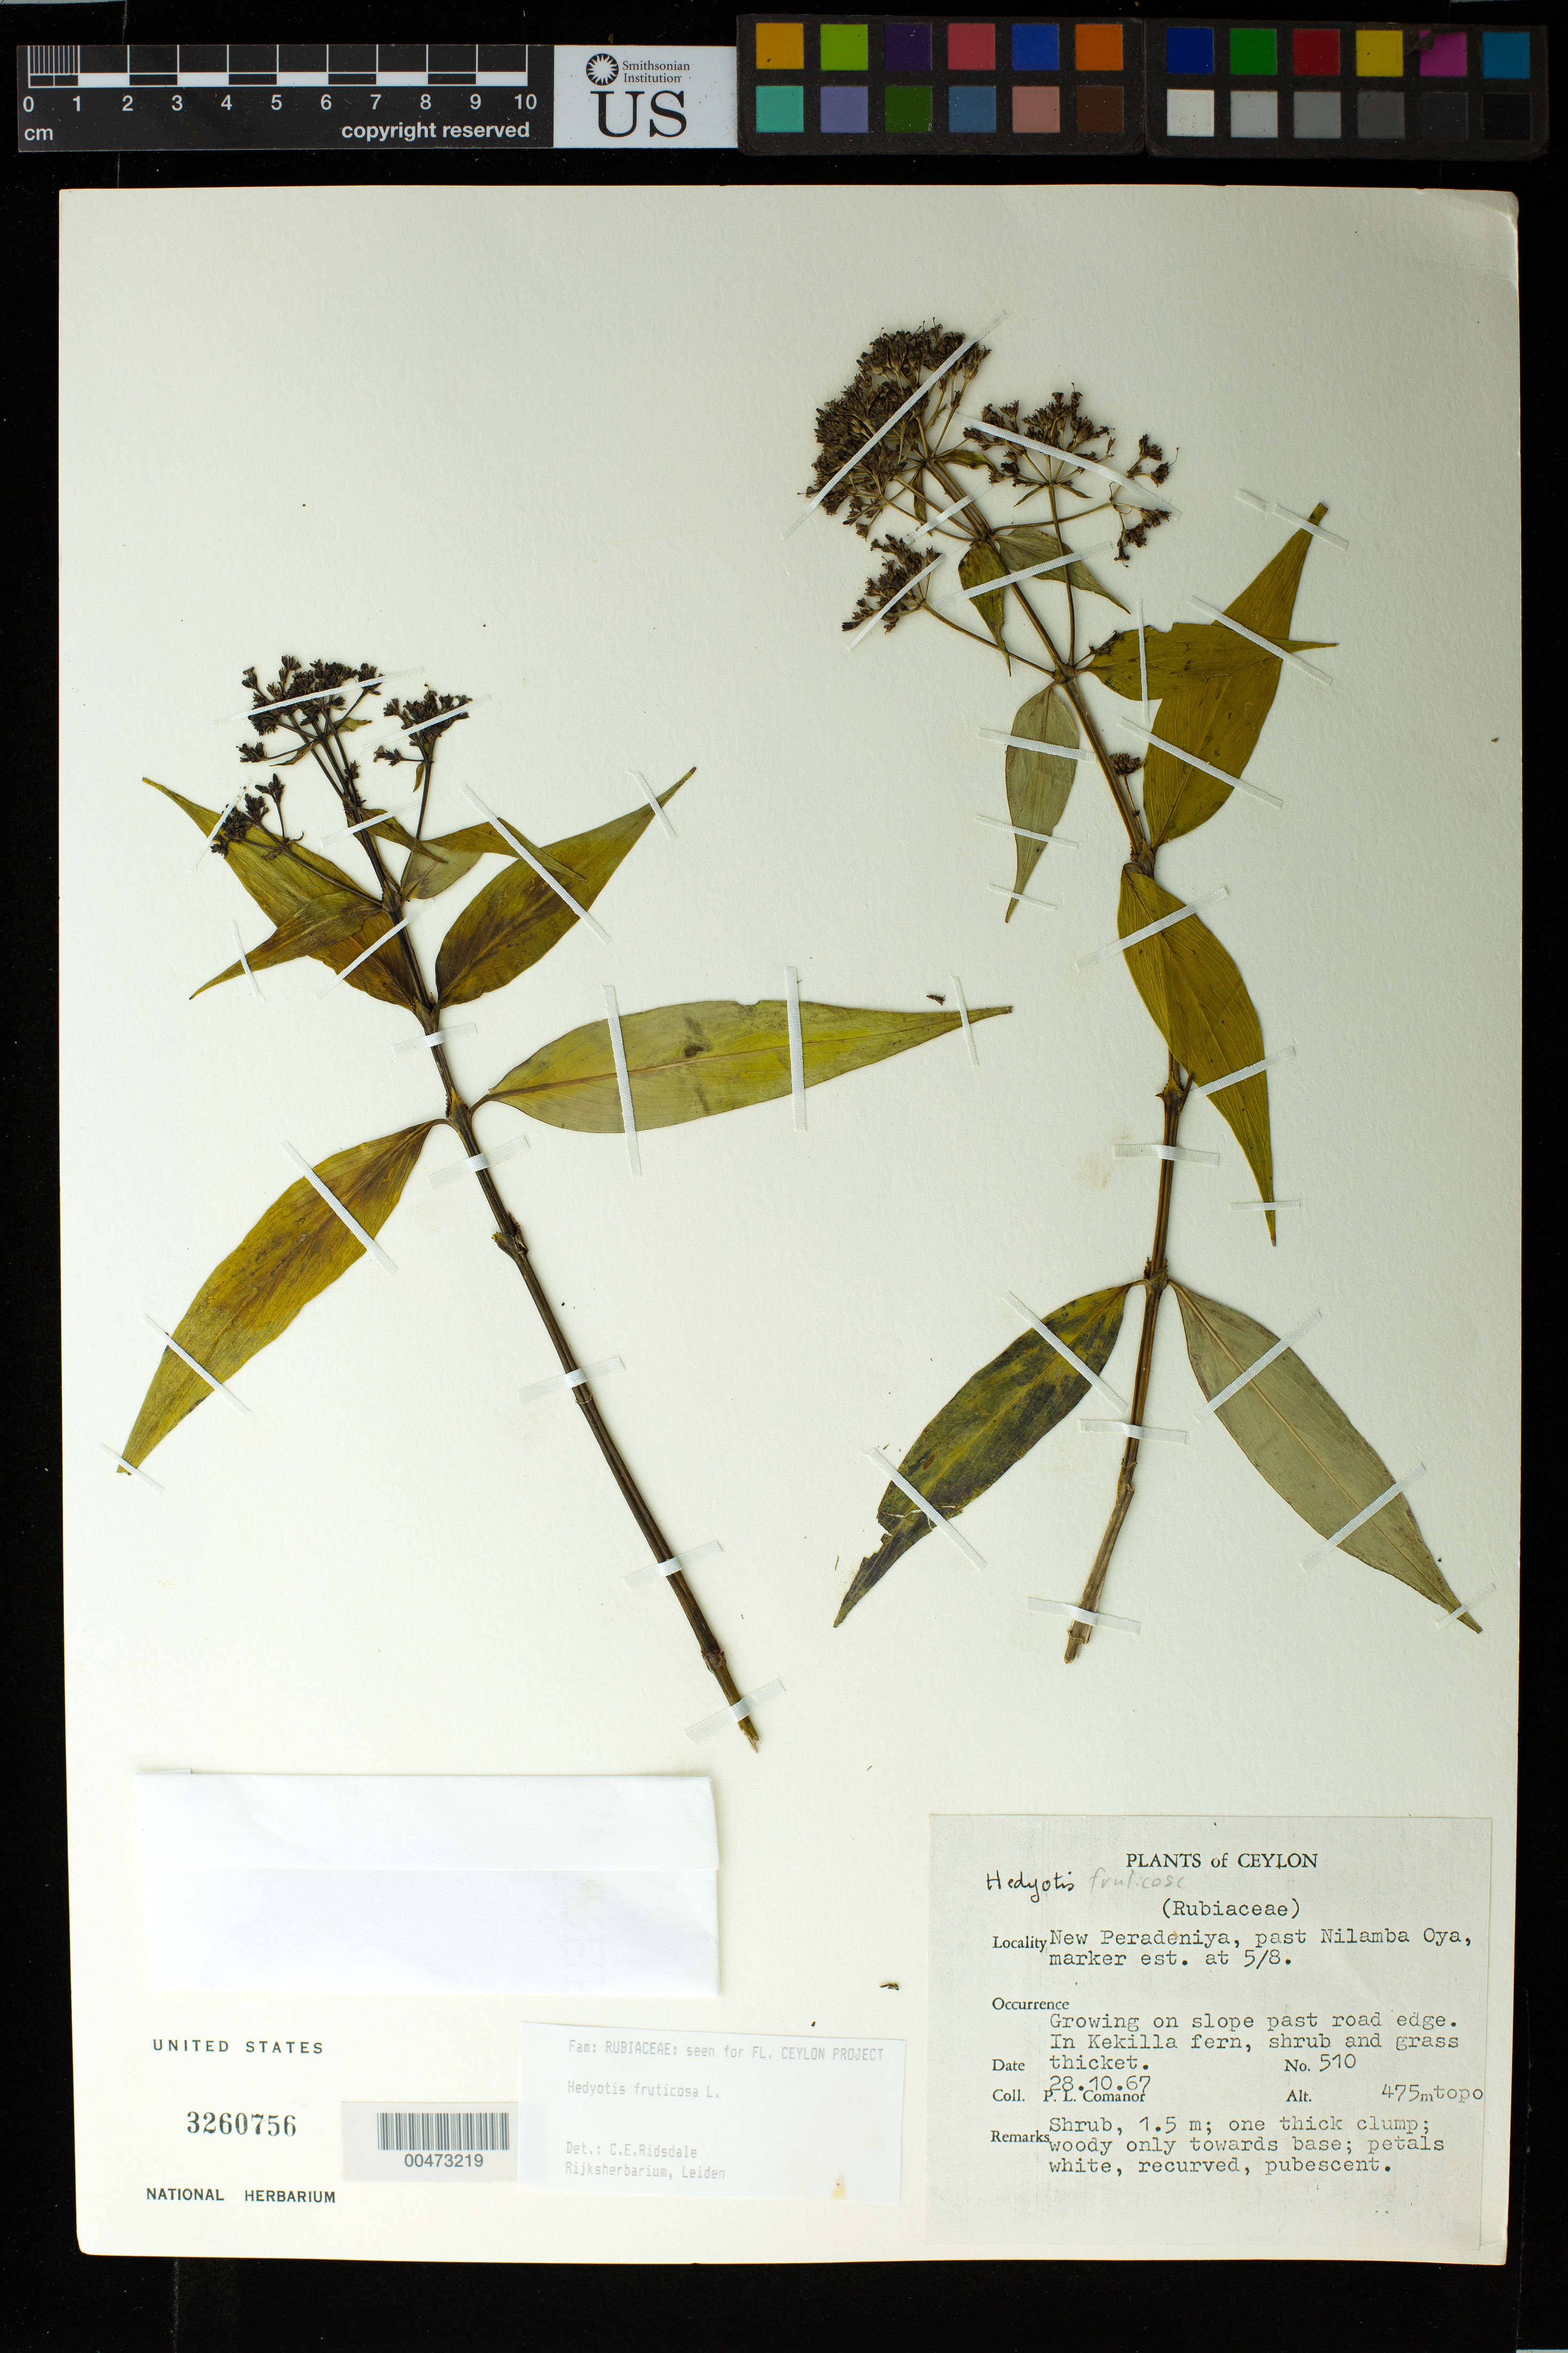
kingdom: Plantae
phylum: Tracheophyta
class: Magnoliopsida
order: Gentianales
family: Rubiaceae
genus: Hedyotis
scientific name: Hedyotis fruticosa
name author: L.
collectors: P. Comanor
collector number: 510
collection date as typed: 28 Oct 1967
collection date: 1967-10-28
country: Sri Lanka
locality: New Peradeniya, past Nilamba Oya, marker ext. at 5/8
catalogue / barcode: US 3260756